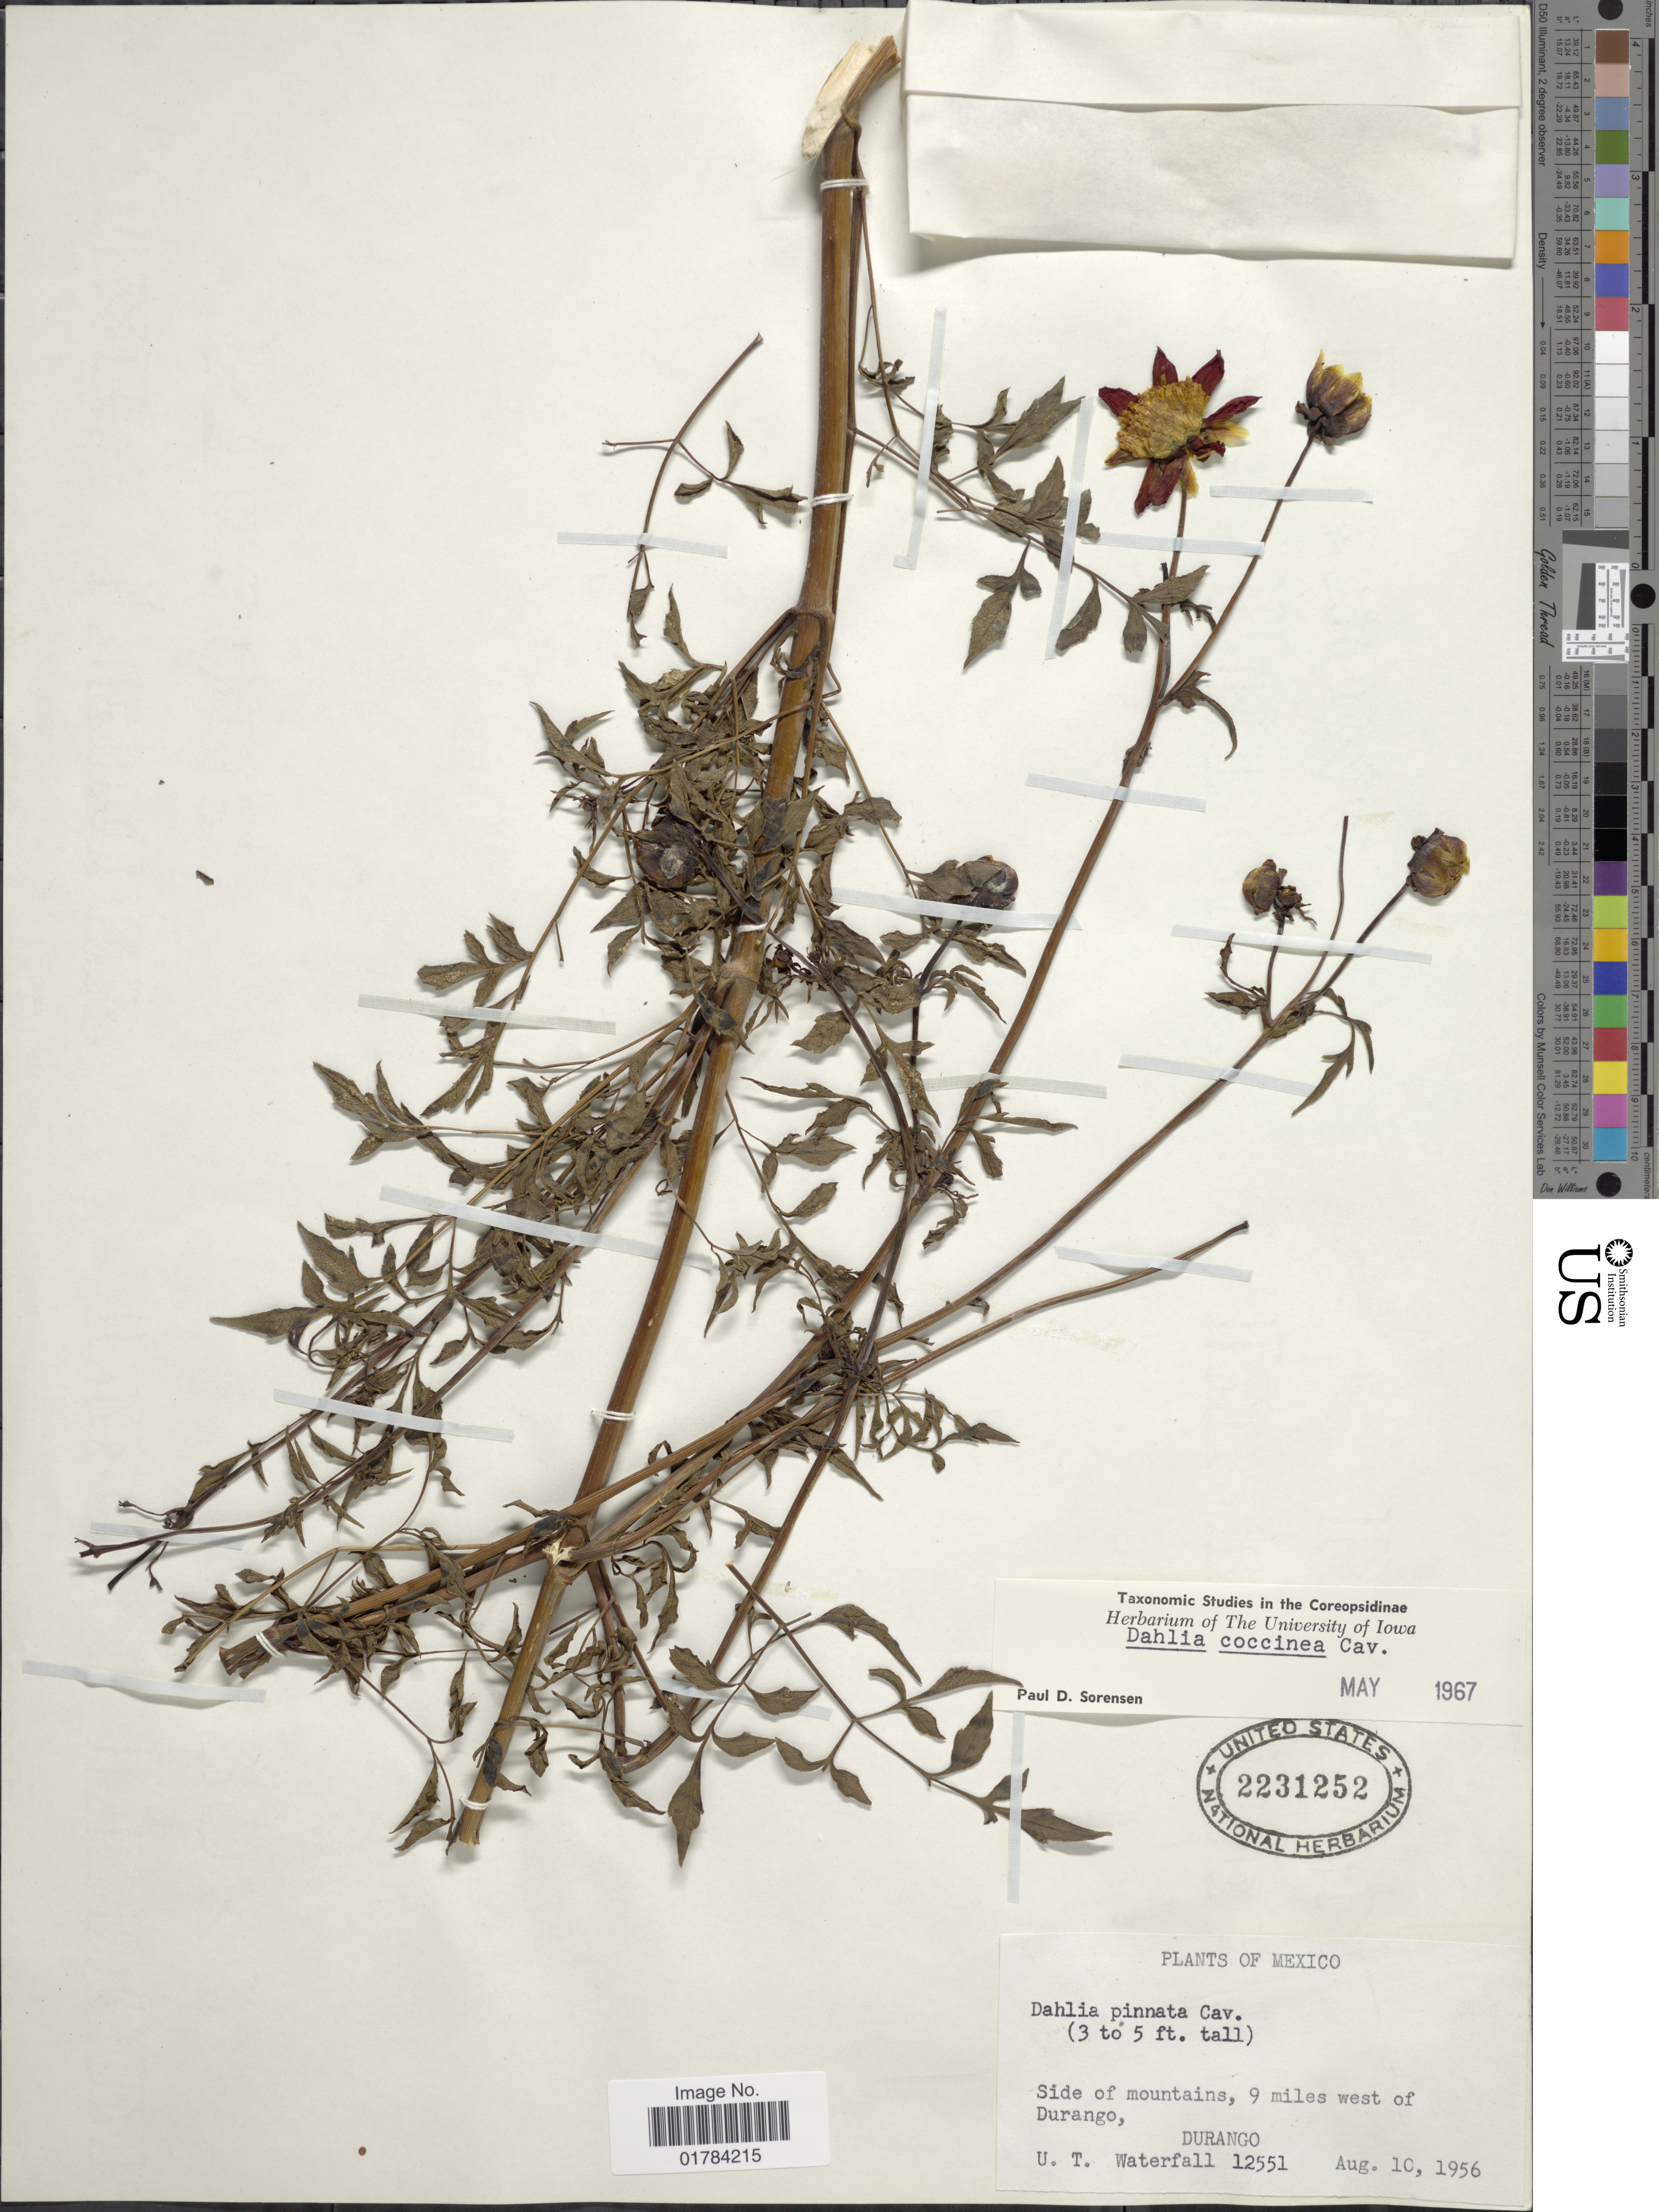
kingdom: Plantae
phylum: Tracheophyta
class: Magnoliopsida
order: Asterales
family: Asteraceae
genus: Dahlia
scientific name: Dahlia coccinea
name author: Cav.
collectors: U. T. Waterfall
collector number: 12551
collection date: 1956-08-10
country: Mexico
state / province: Durango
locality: Side of mountains, 9 miles west of Durango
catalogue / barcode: US 2231252